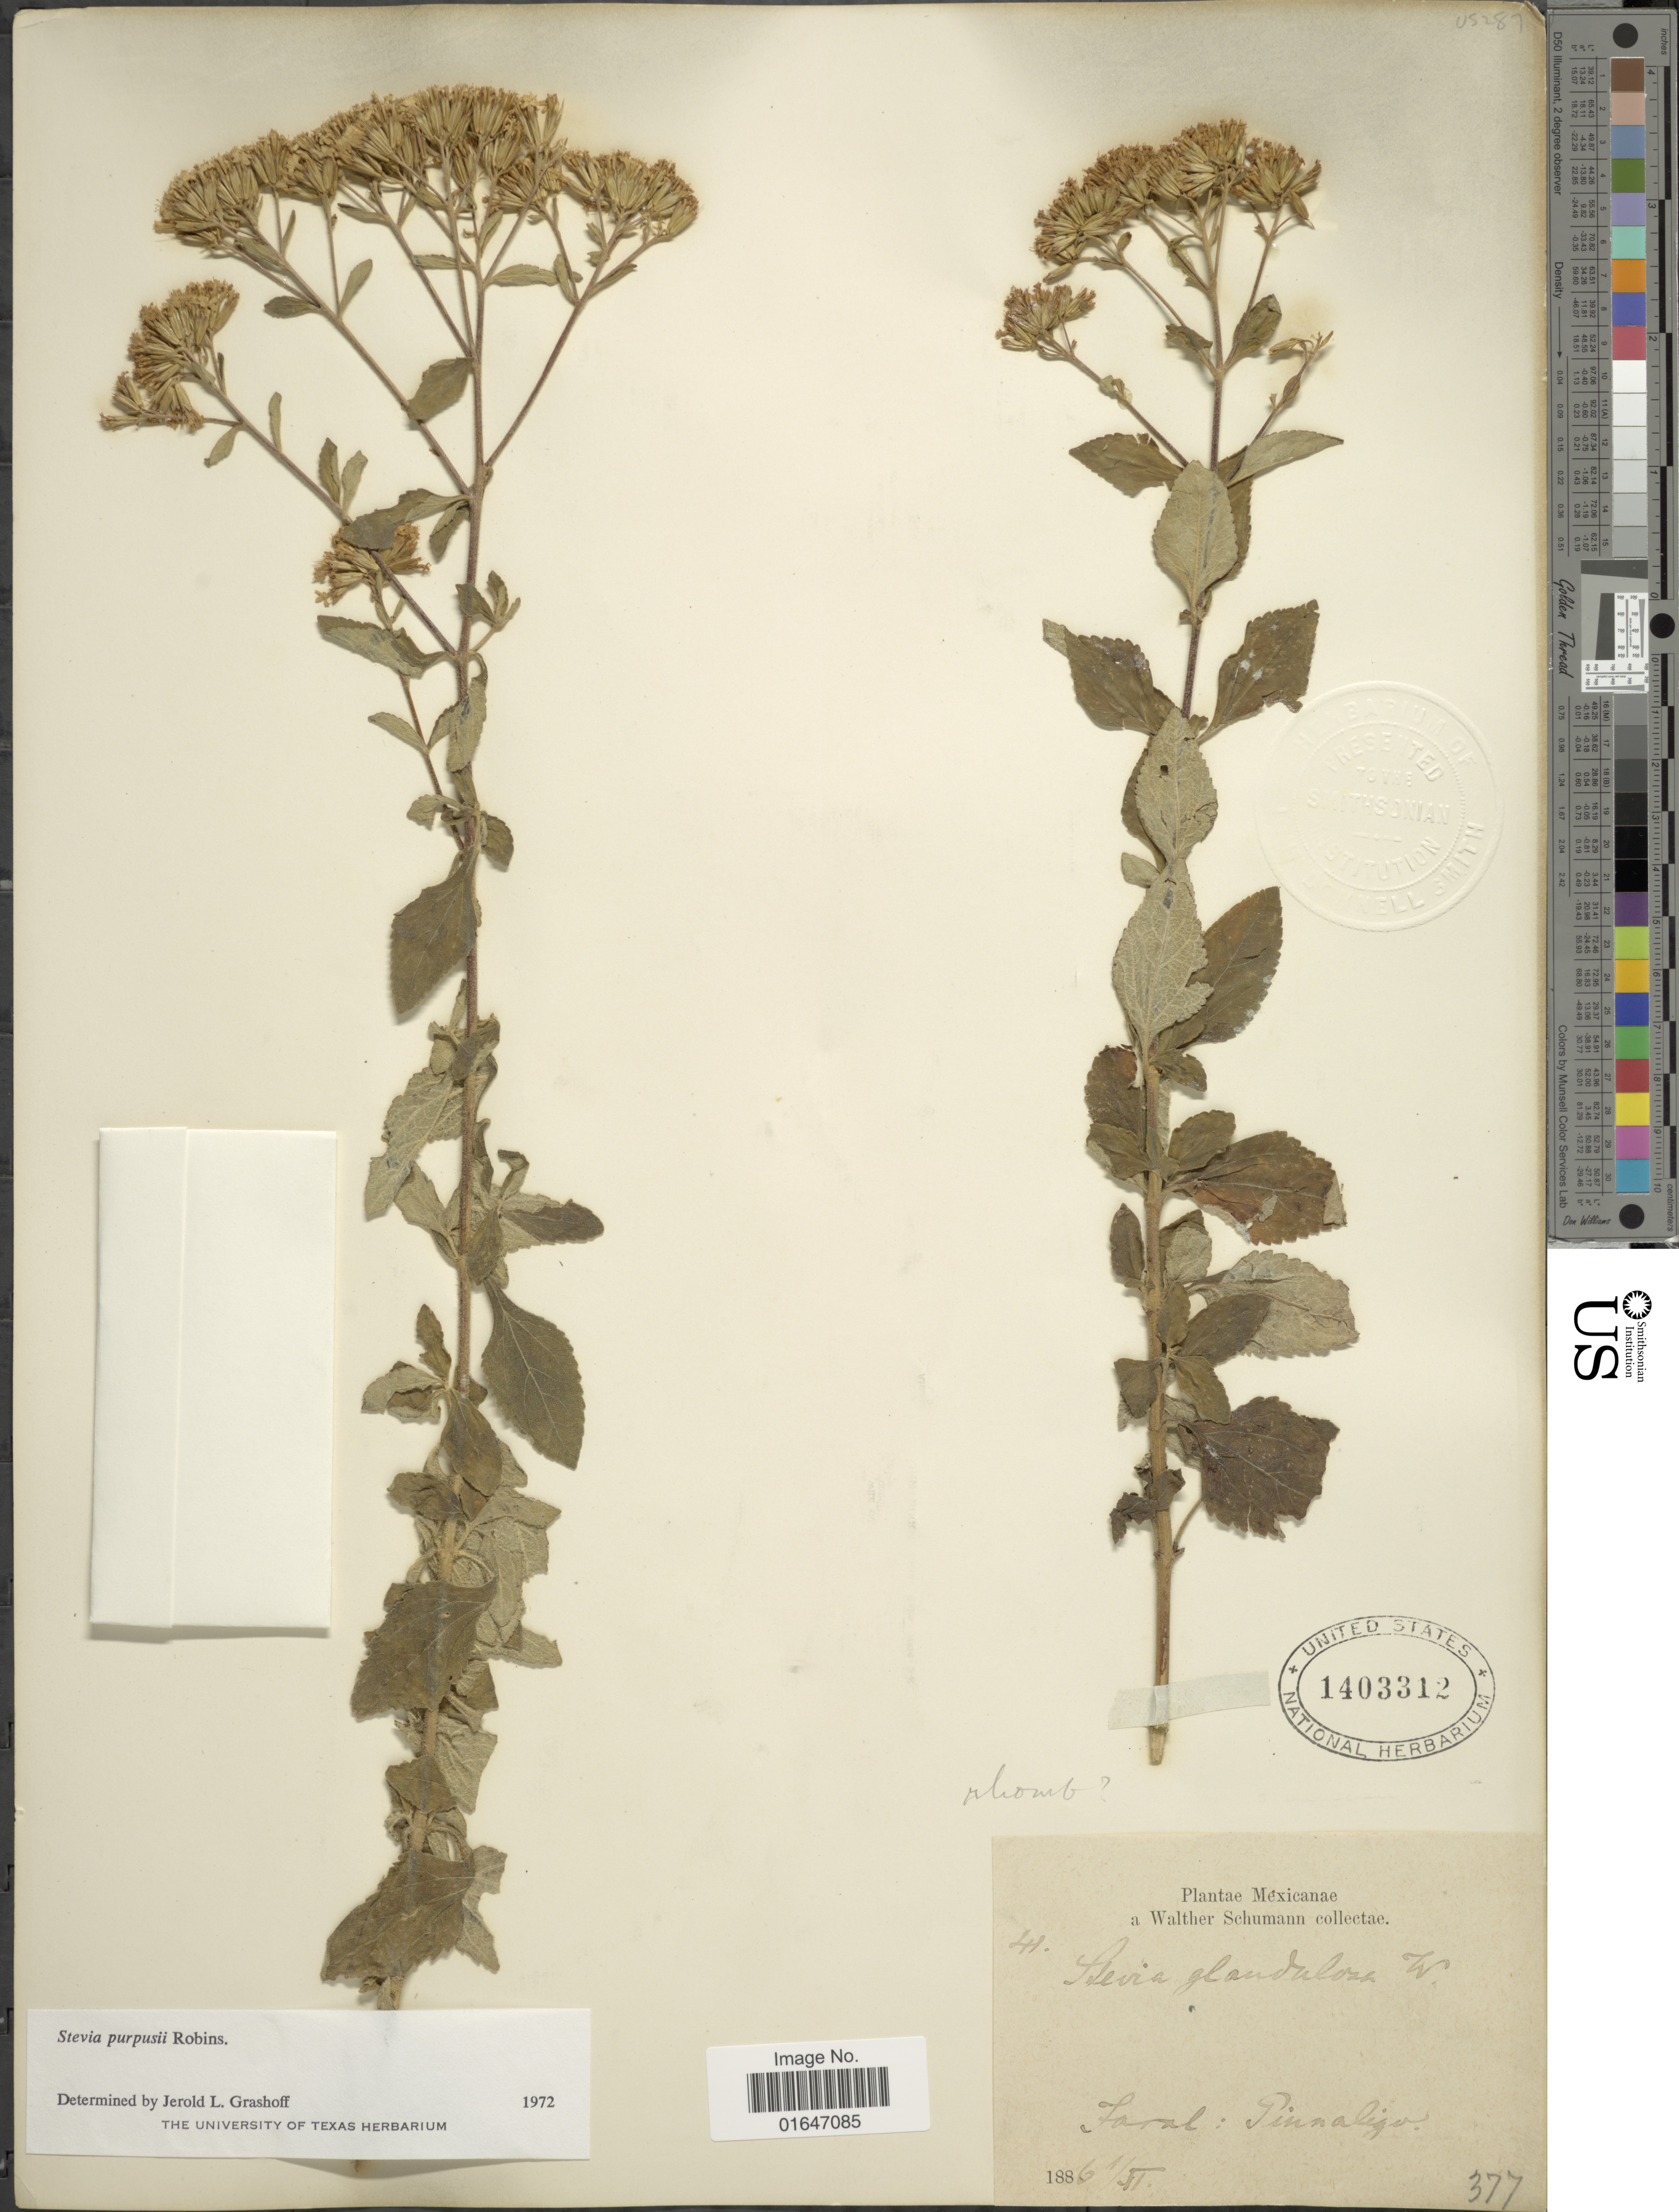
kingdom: Plantae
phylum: Tracheophyta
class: Magnoliopsida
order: Asterales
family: Asteraceae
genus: Stevia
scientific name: Stevia purpusii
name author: B.L. Rob.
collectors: W. Schumann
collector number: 41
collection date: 1886-11-01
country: Mexico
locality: Faral: Pinnaligo. [interpreted]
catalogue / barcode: US 1403312